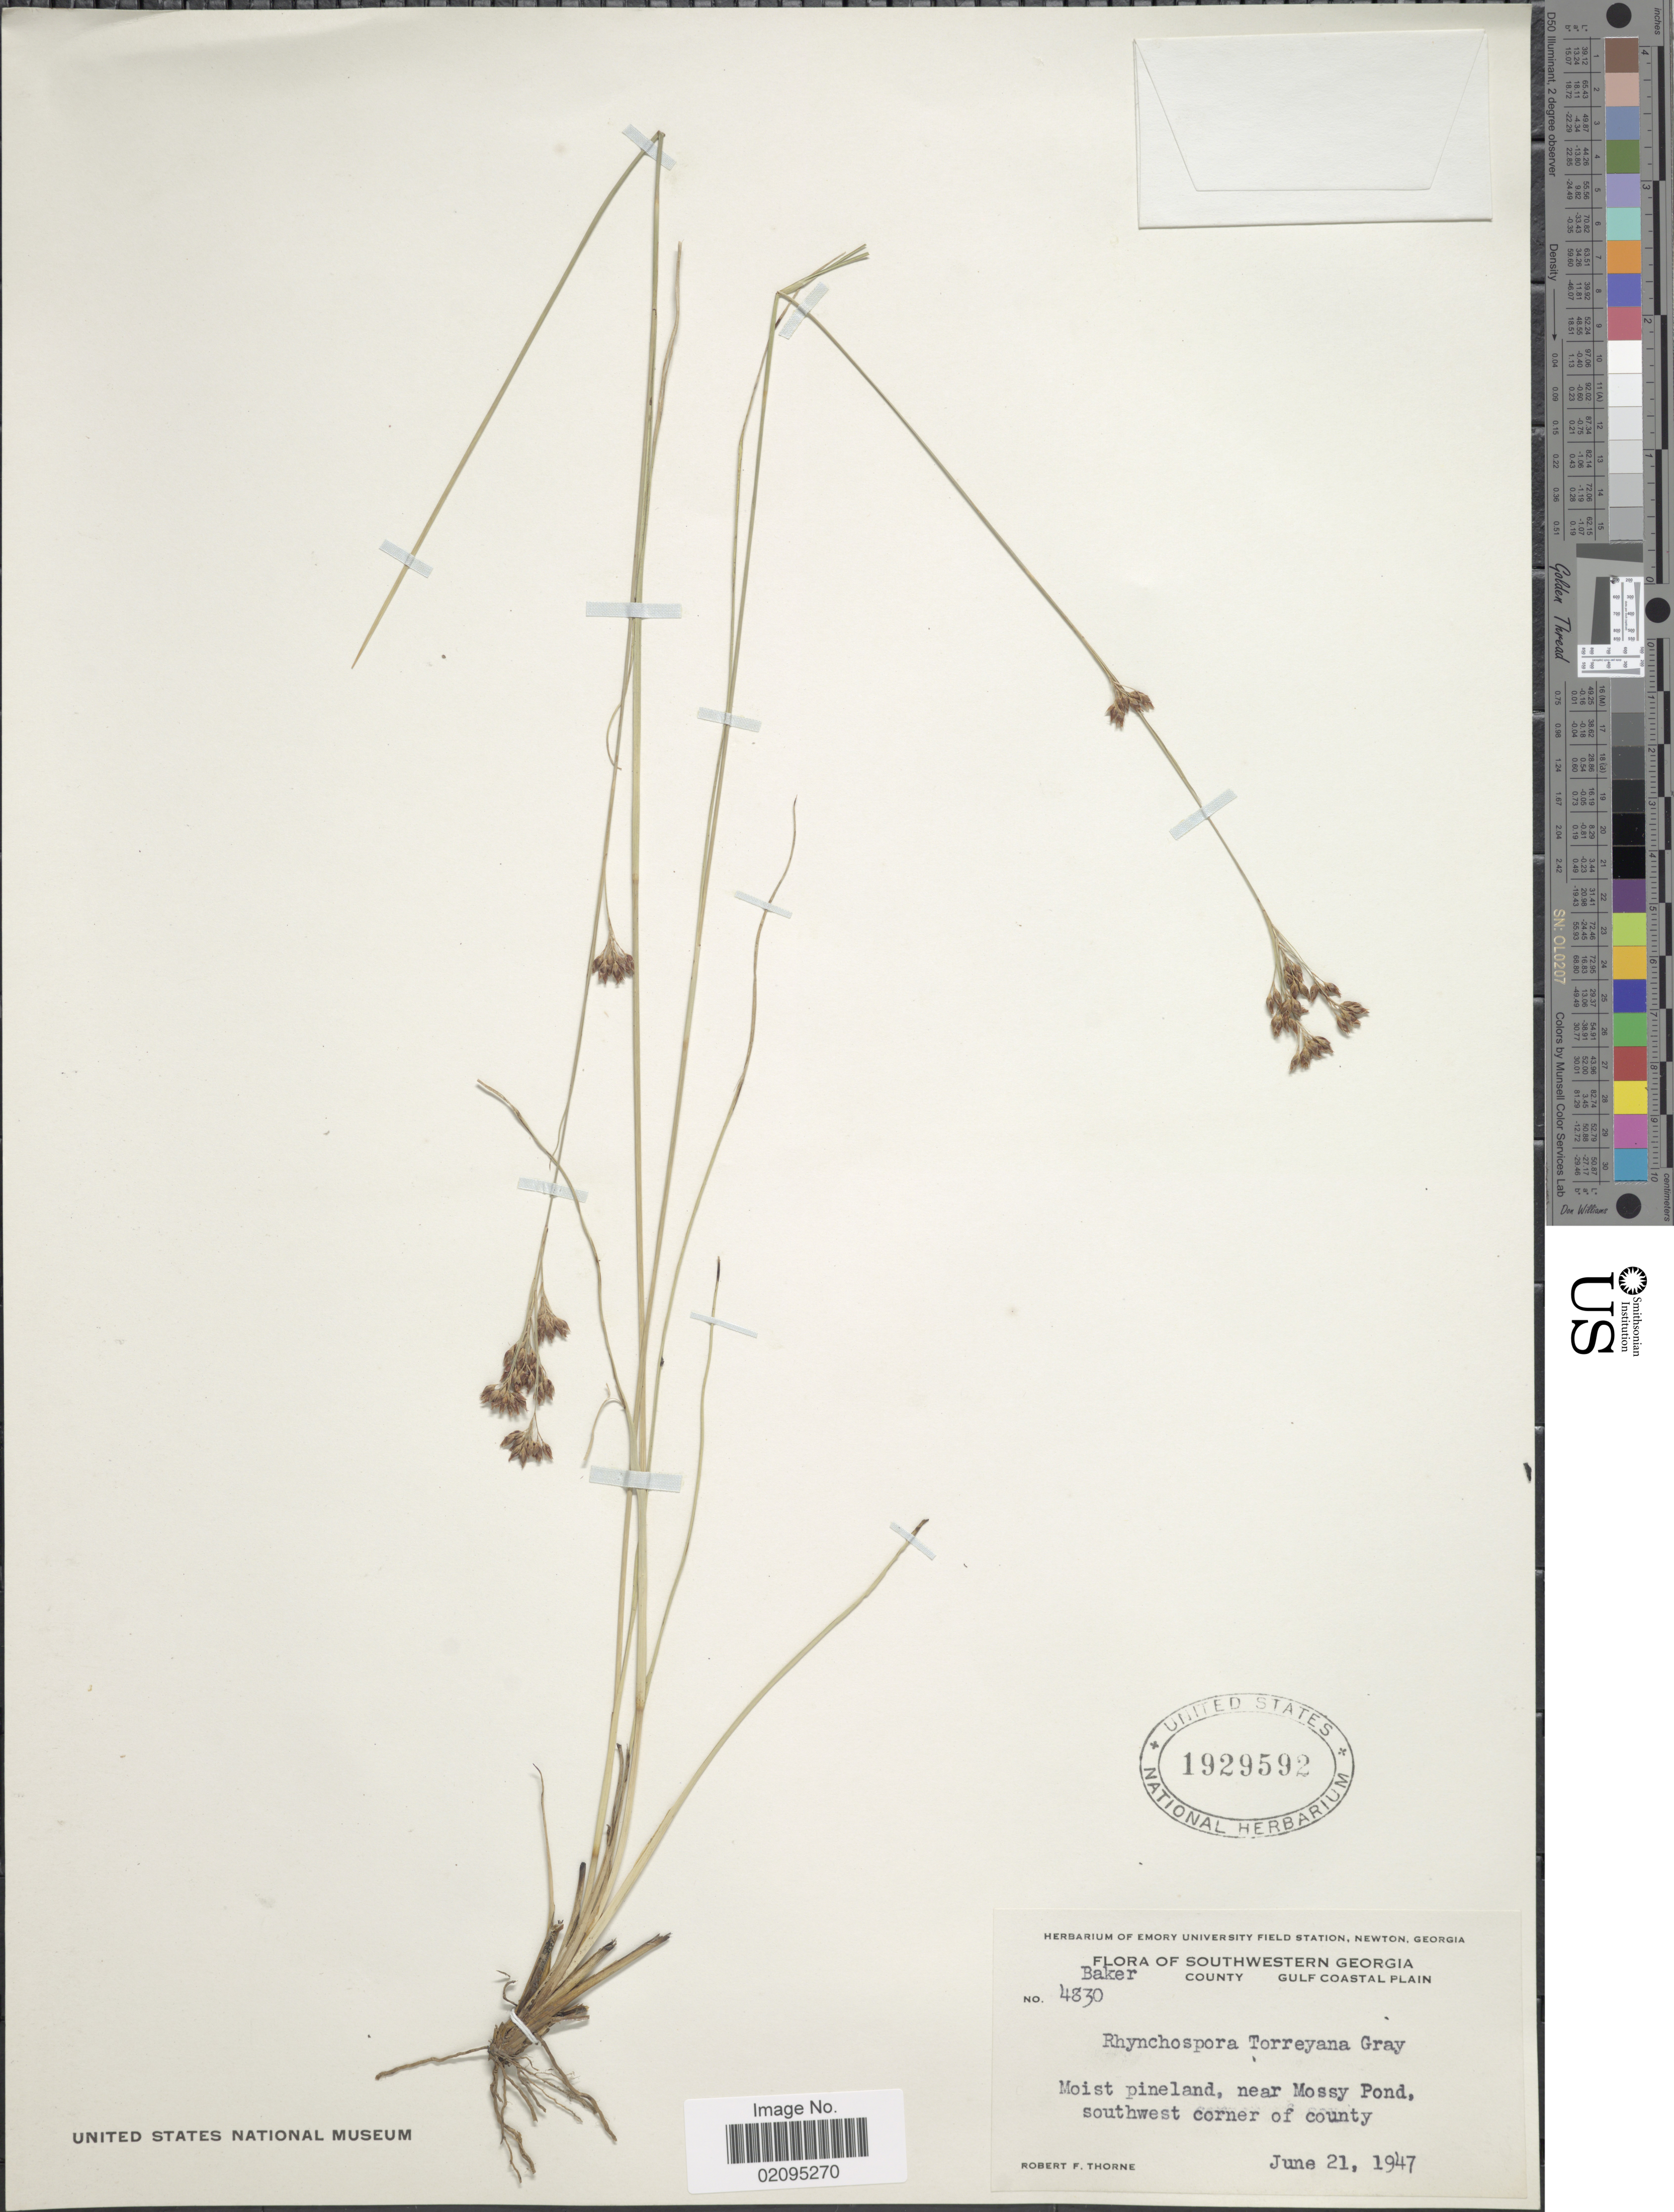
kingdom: Plantae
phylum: Tracheophyta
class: Liliopsida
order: Poales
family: Cyperaceae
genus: Rhynchospora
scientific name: Rhynchospora torreyana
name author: A. Gray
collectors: R. F. Thorne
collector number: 4830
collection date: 1947-06-21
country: United States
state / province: Georgia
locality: Southwestern Georgia, Baker County, Gulf Coastal Plain, moist pineland, near Mossy Pond, southwest corner of county.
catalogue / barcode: US 1929592